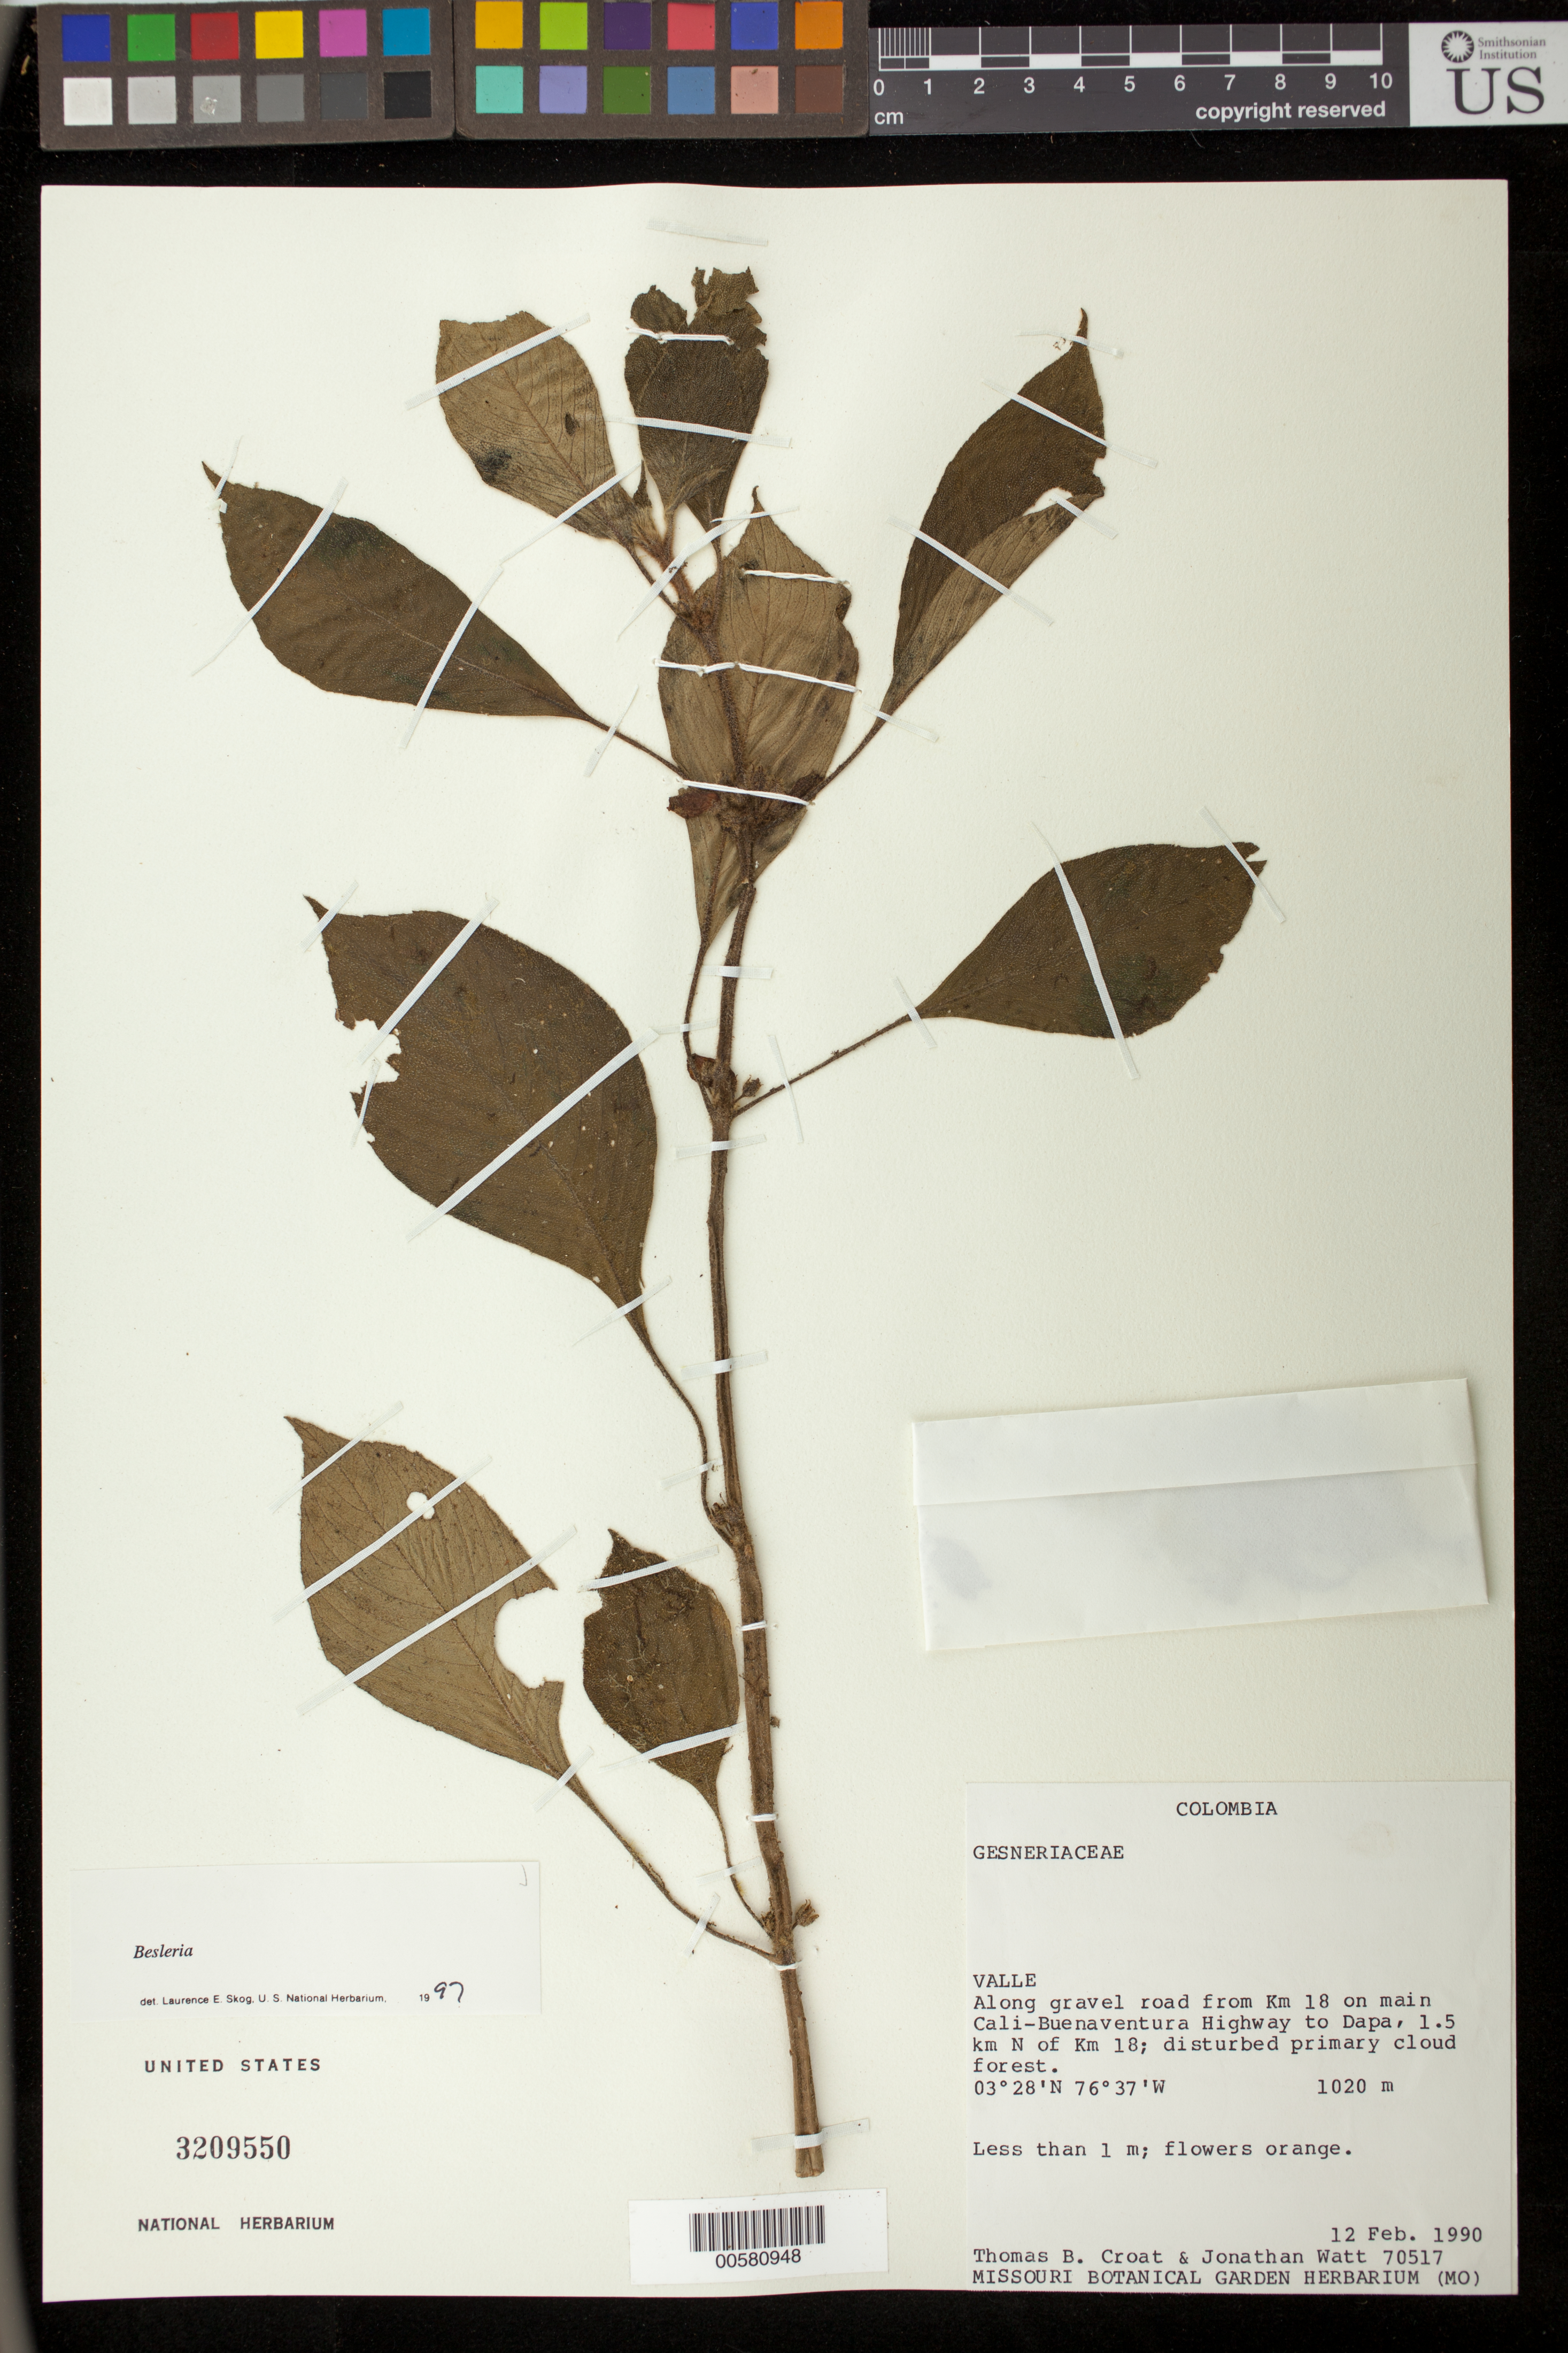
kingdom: Plantae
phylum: Tracheophyta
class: Magnoliopsida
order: Lamiales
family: Gesneriaceae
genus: Besleria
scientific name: Besleria sp.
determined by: Skog, Laurence E.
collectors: T. B. Croat & J. Watt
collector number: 70517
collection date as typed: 12 Feb 1990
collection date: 1990-02-12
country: Colombia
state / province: Valle del Cauca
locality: Along gravel road from Km 18 on main Cali - Buenaventura Highway to Dapa, 1.5 km N of Km 18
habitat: Disturbed primary cloud forest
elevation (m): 1020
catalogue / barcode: US 3209550